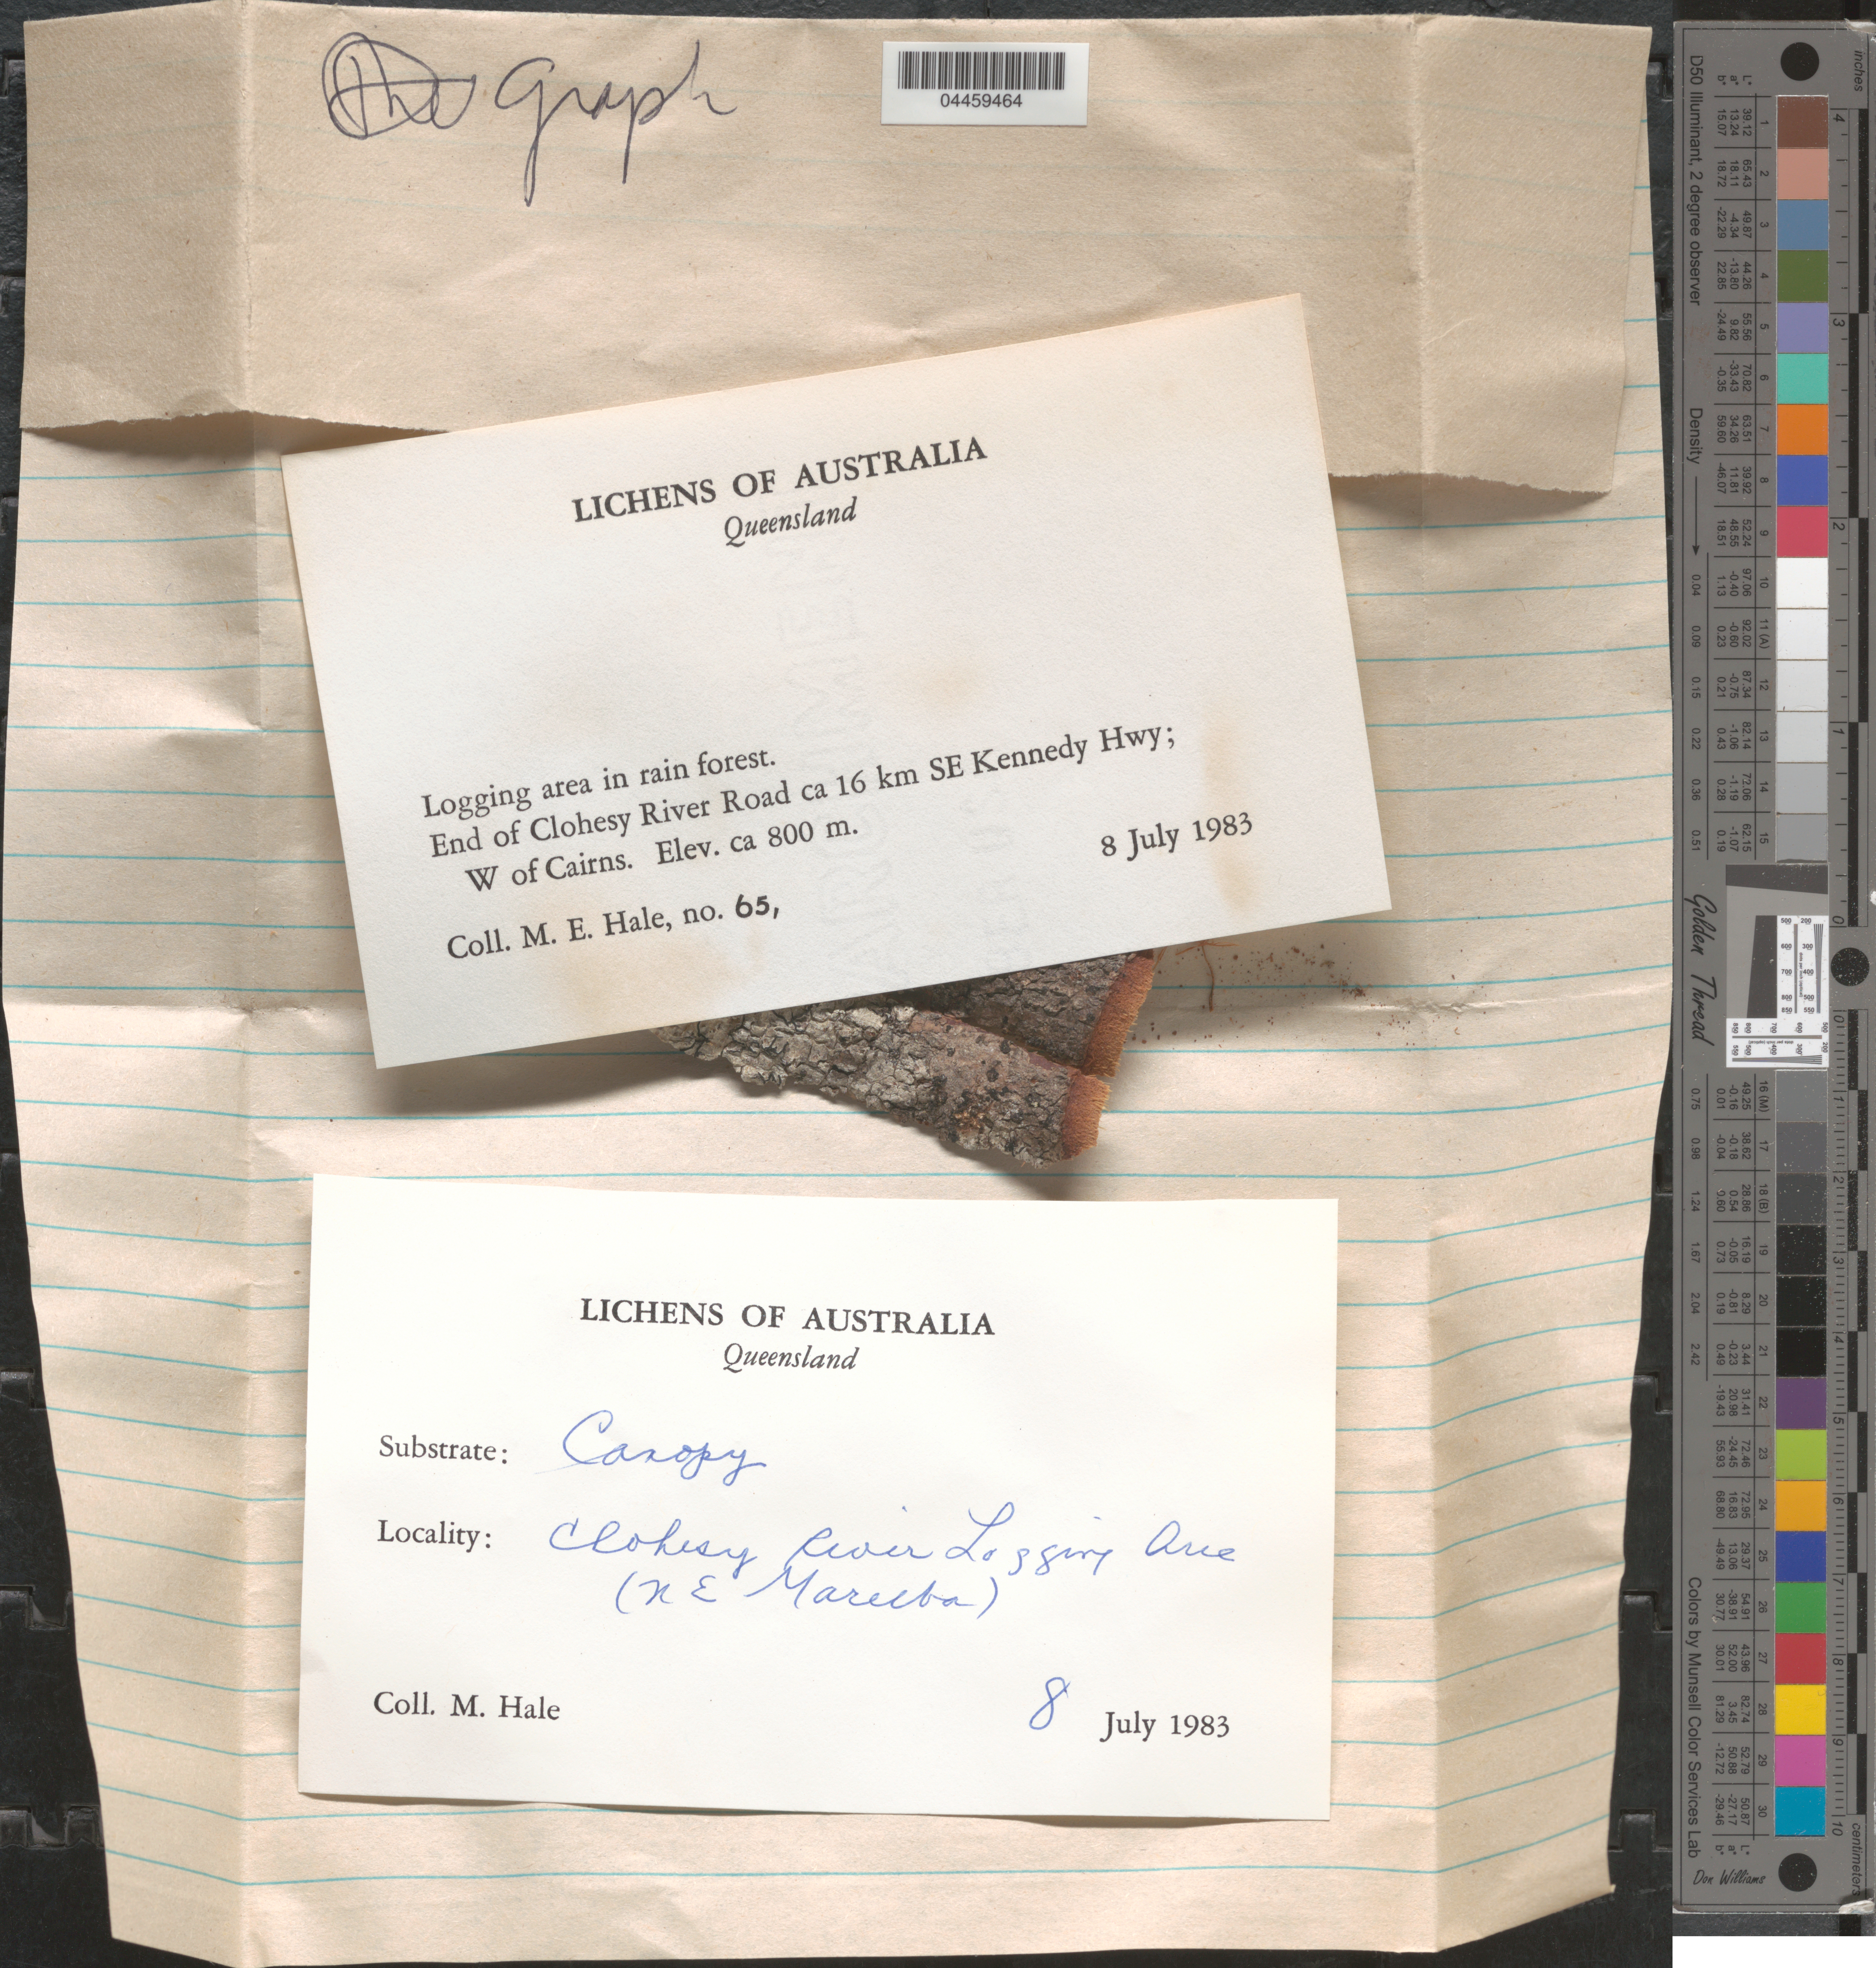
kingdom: Fungi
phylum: Ascomycota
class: Lecanoromycetes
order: Ostropales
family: Graphidaceae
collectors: M. Hale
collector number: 65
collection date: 1983-07-08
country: Australia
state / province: Queensland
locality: Logging area in rain forest. End of Clohesy River Road ca 16 km SE Kennedy Hwy; W of Cairns. (NE Mareeba).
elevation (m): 800